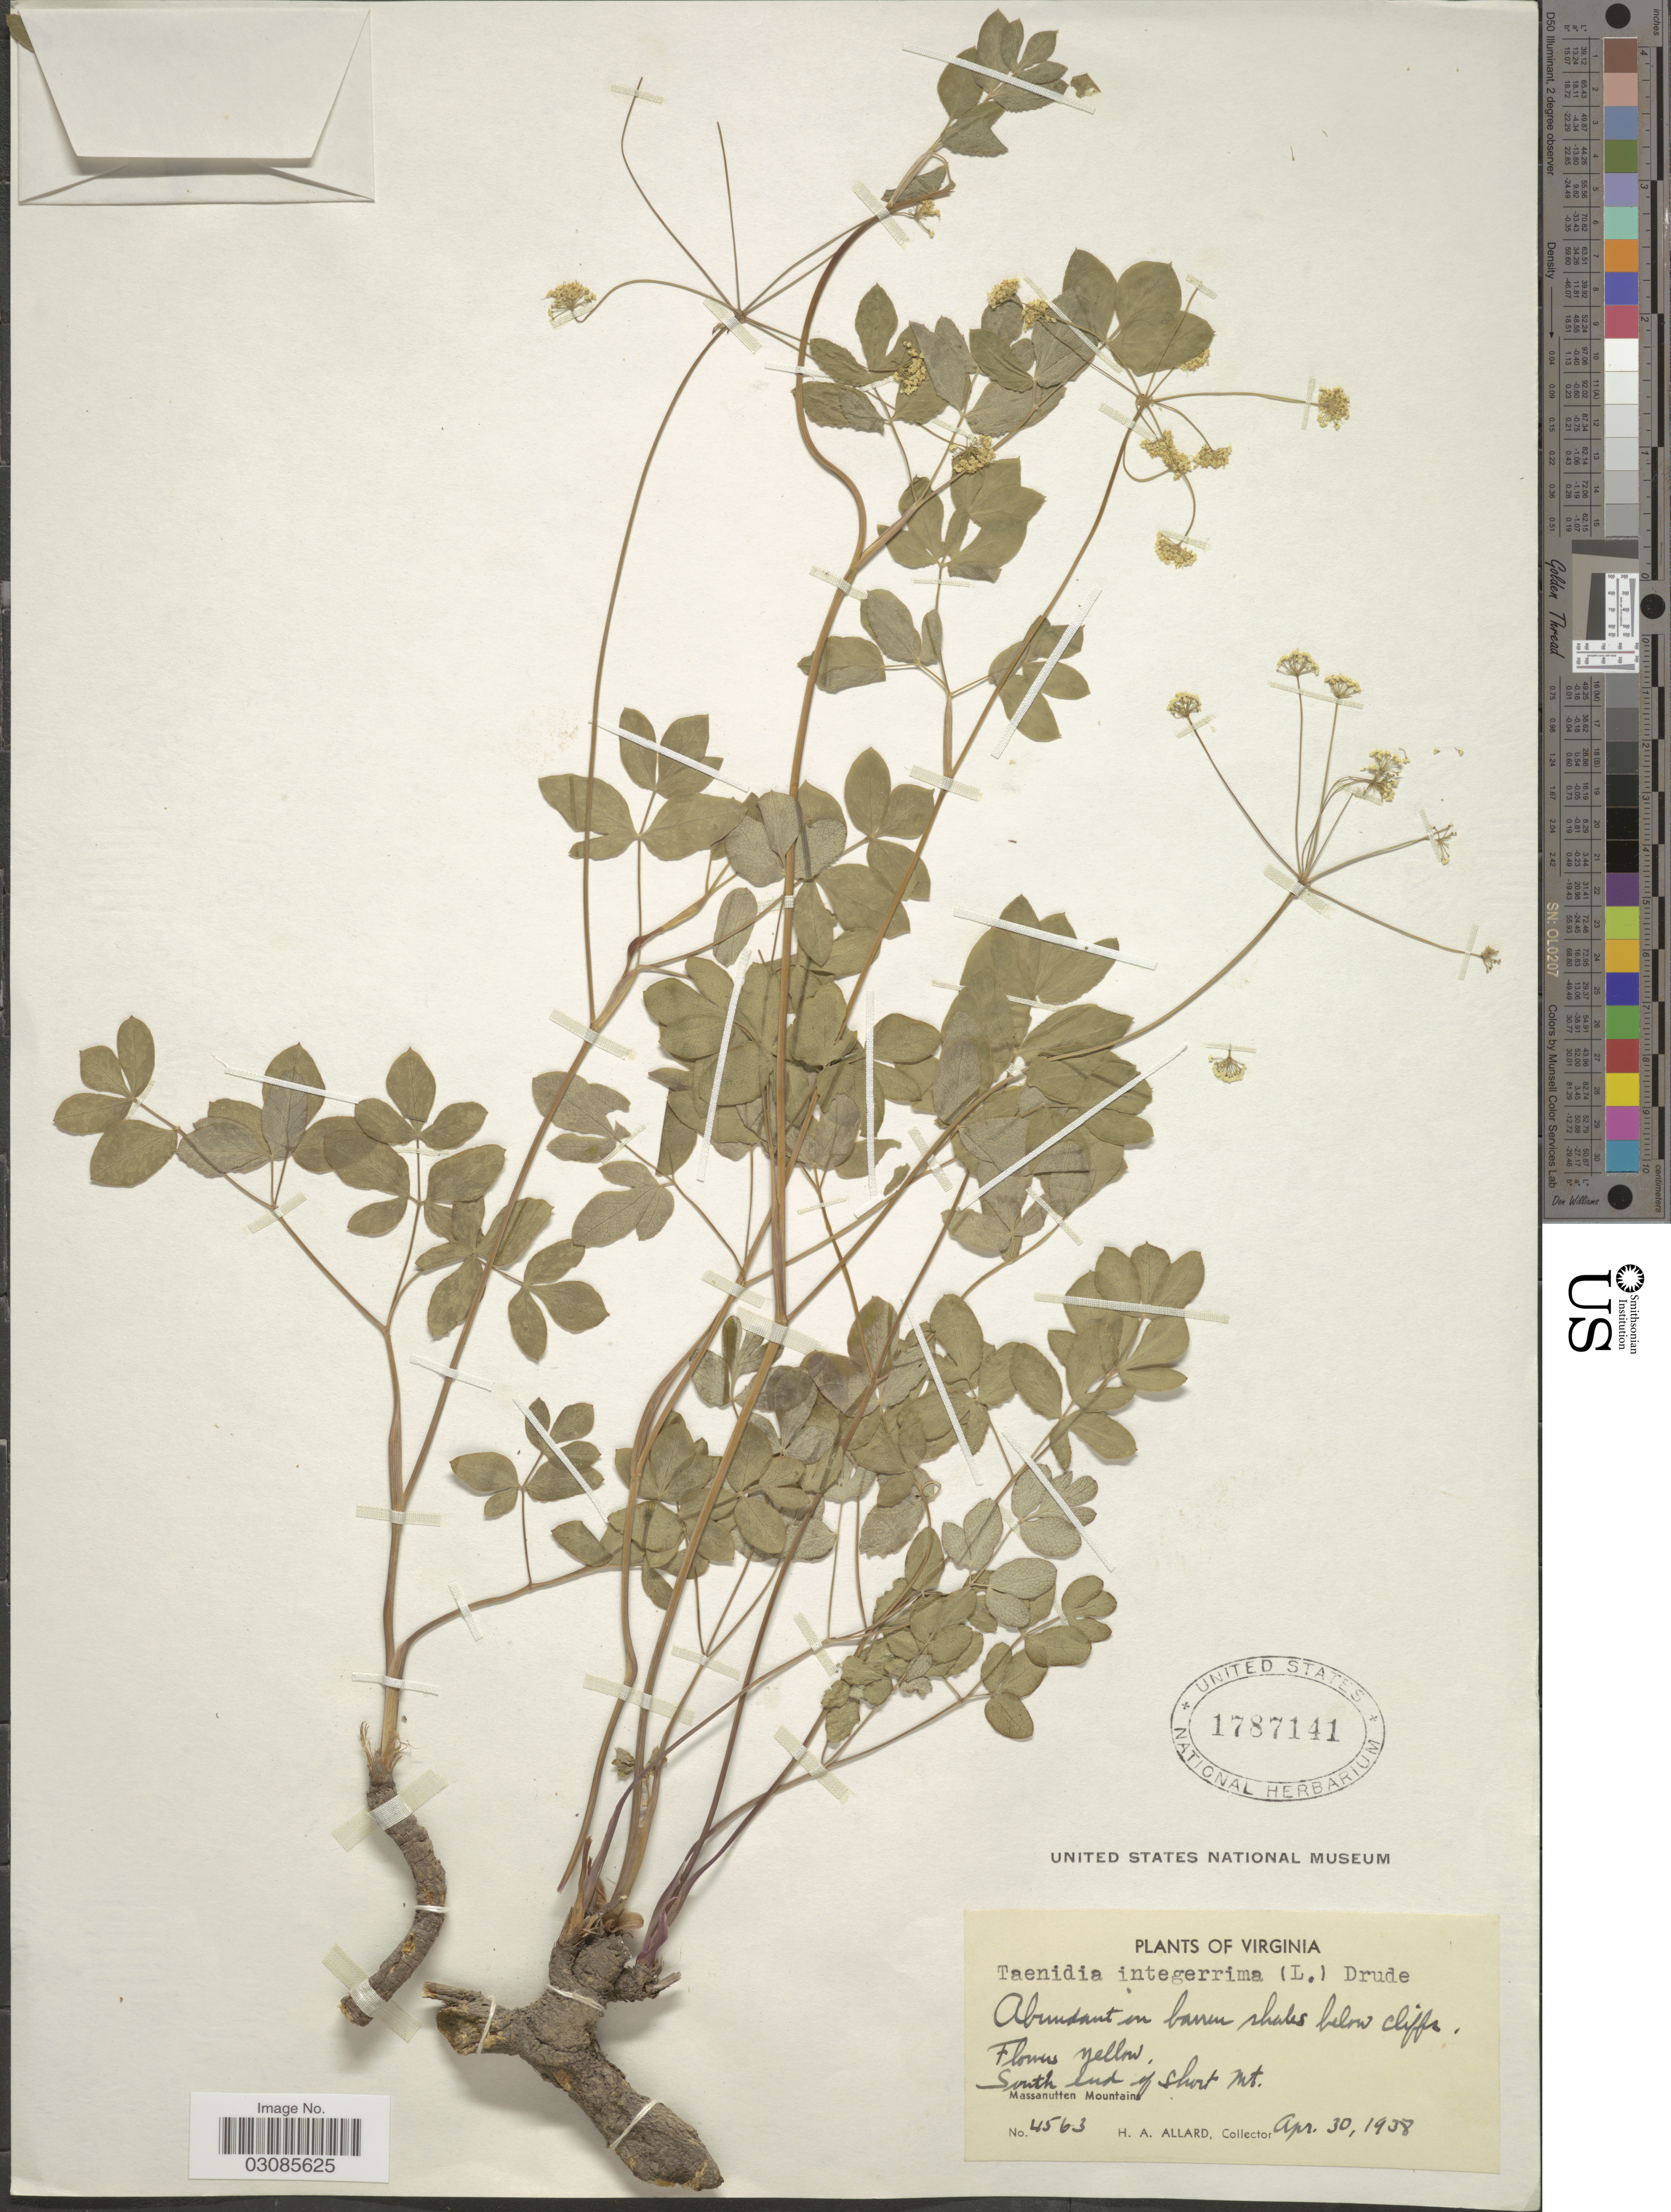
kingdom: Plantae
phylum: Tracheophyta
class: Magnoliopsida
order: Apiales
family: Apiaceae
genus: Taenidia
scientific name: Taenidia integerrima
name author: (L.) Drude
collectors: H. A. Allard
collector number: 4563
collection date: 1938-04-30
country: United States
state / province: Virginia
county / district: Shenandoah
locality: South end of Short Mt. Massanutten Mountains.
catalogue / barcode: US 1787141